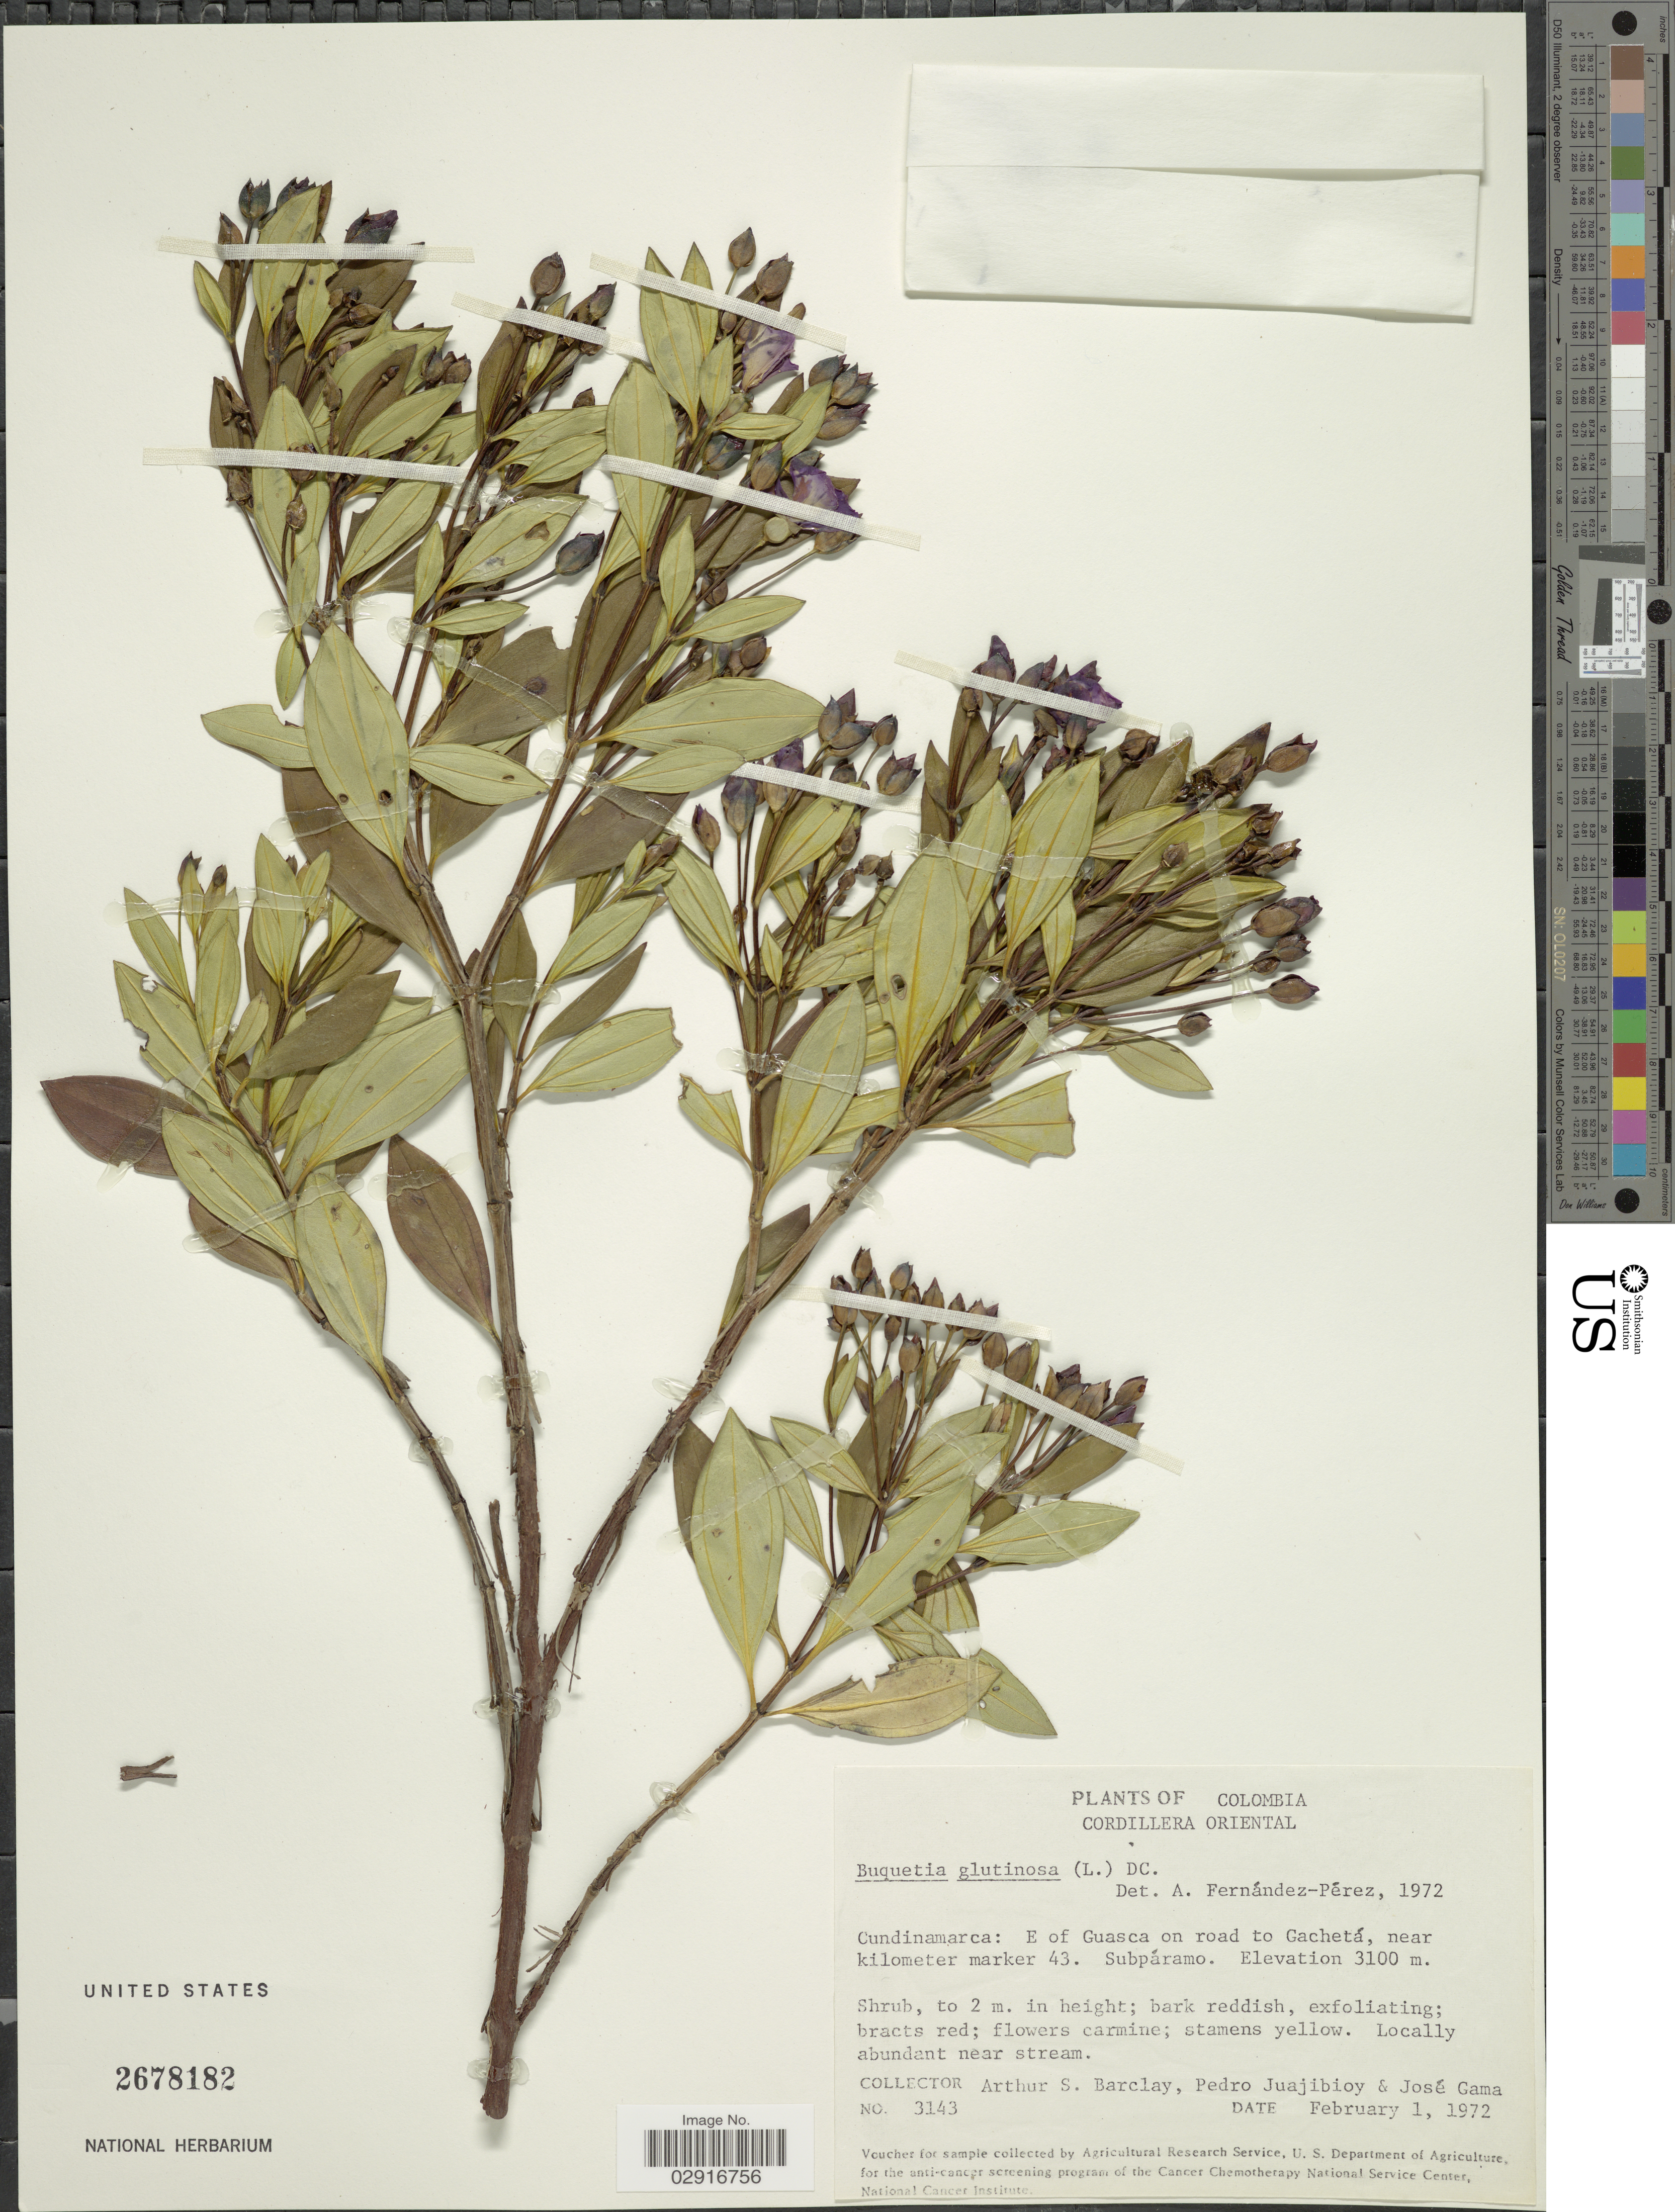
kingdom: Plantae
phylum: Tracheophyta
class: Magnoliopsida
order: Myrtales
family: Melastomataceae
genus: Bucquetia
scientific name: Bucquetia glutinosa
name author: DC.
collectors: A. S. Barclay, P. Juajibioy & J. Gama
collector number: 3143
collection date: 1972-02-01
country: Colombia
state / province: Cundinamarca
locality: Cordillera Oriental. E of Guasca on road to Gachetá, near kilometer marker 43.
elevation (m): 3100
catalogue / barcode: US 2678182